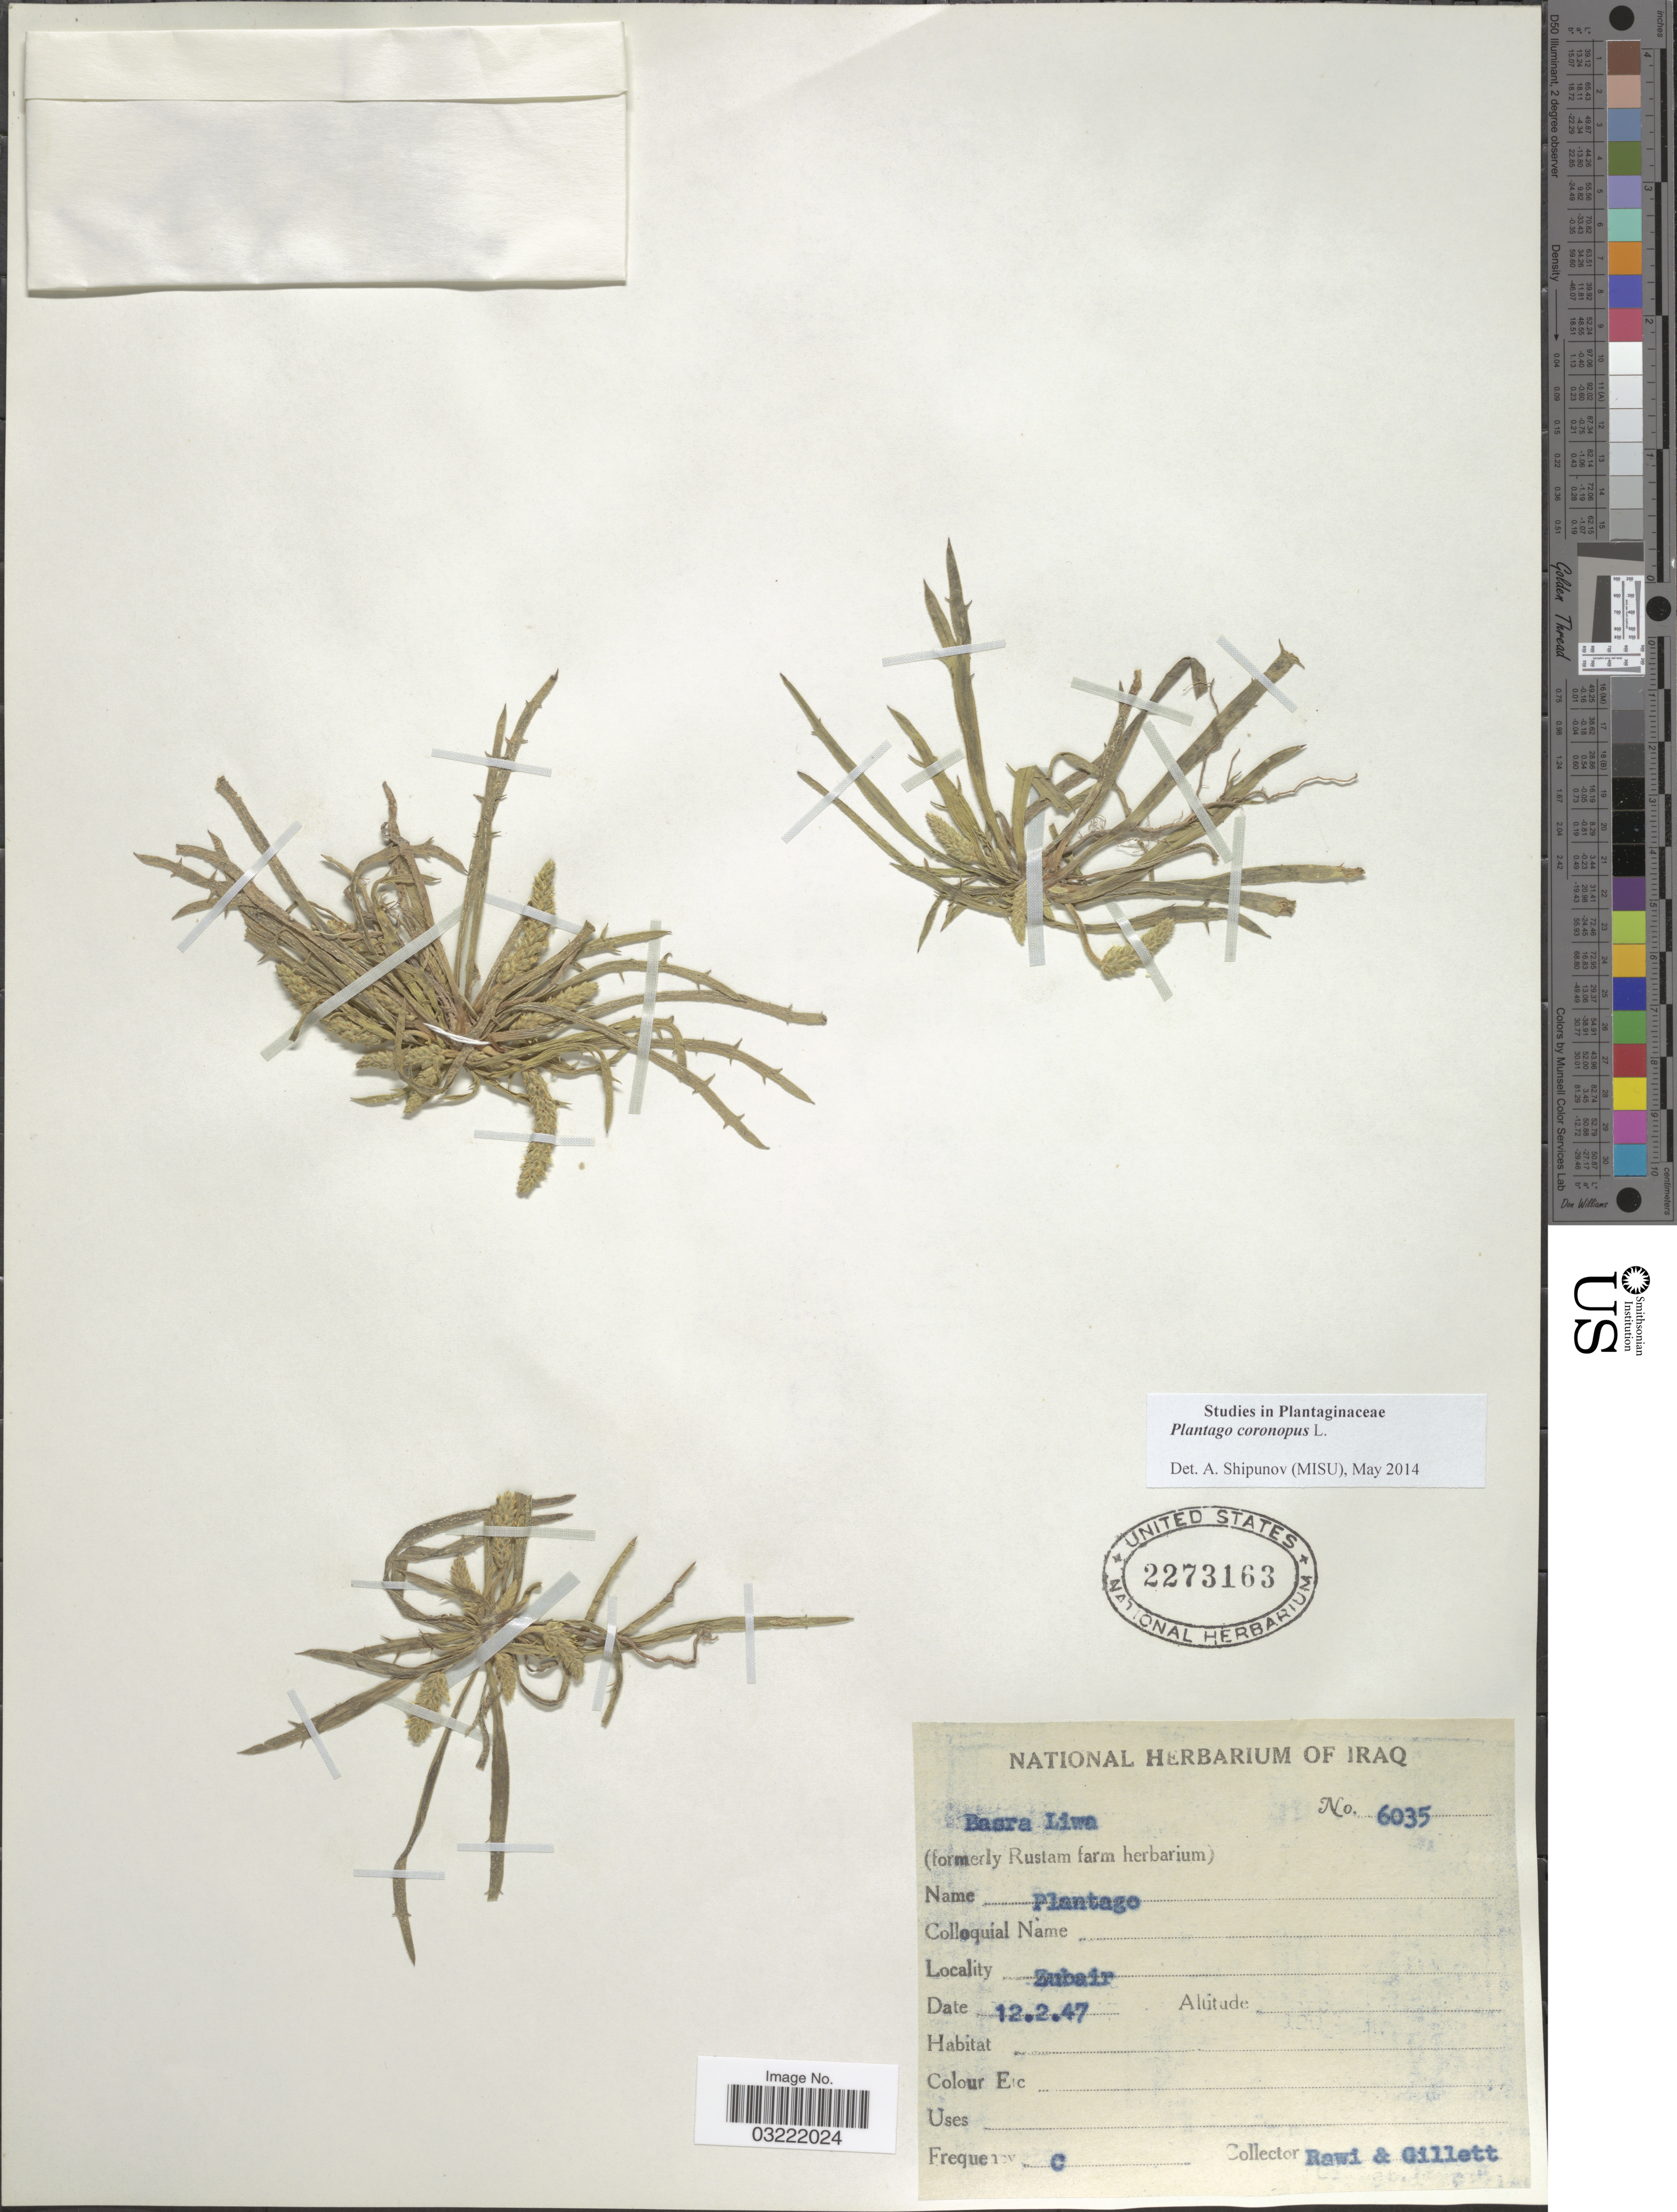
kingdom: Plantae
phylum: Tracheophyta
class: Magnoliopsida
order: Lamiales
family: Plantaginaceae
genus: Plantago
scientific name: Plantago coronopus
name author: L.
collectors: -. Rawi & Gillett, --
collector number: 6035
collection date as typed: Transcribed d/m/y: 12/2/47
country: Iraq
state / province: Al Basrah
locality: Basra Liwa. Zubair.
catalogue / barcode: US 2273163